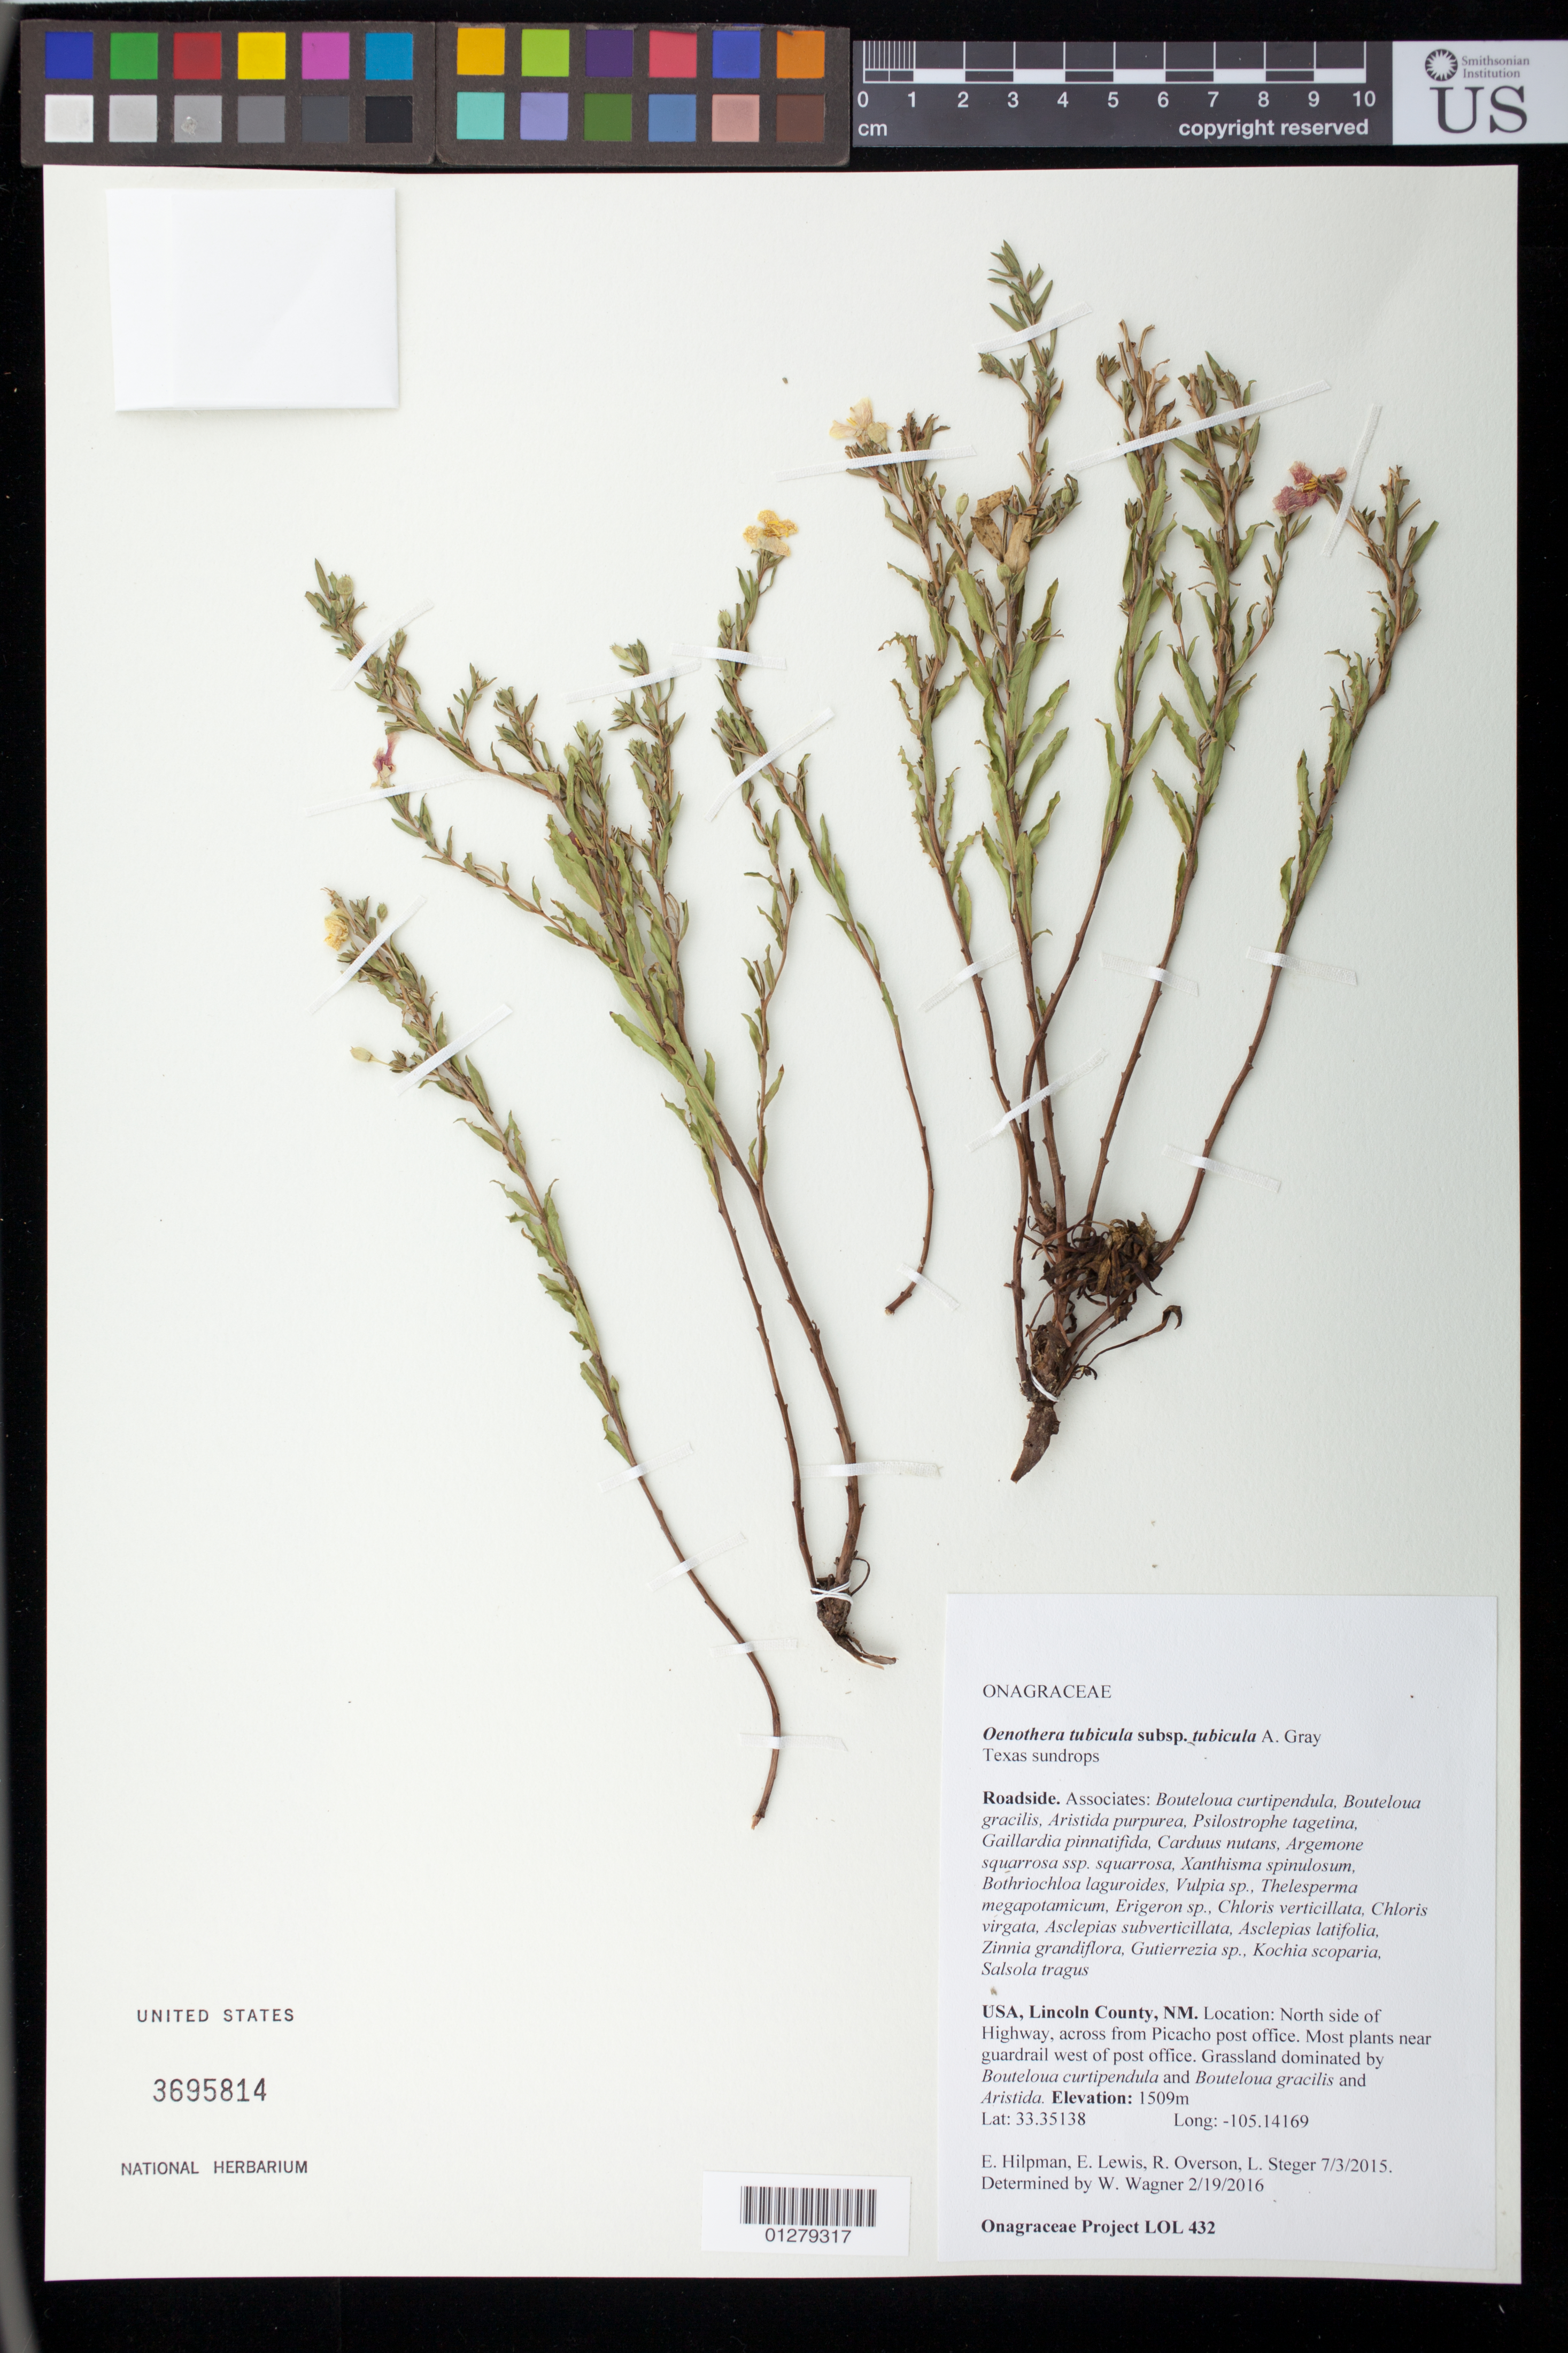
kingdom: Plantae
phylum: Tracheophyta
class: Magnoliopsida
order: Myrtales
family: Onagraceae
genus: Oenothera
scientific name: Oenothera tubicula subsp. tubicula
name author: A. Gray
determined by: Wagner, W. L., (BOT), Smithsonian Institution - National Museum of Natural History (UNITED STATES)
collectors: E. Hilpman, E. Lewis, L. Steger & R. Overson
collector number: LOL 432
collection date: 2015-07-03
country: United States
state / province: New Mexico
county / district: Lincoln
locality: North side of Highway, across from Picacho post office, most plants near guardrail west of post office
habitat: grassland dominated by Bouteloua curtipendula and Bouteloua gracilis and Aristida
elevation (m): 1509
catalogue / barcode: US 3695814